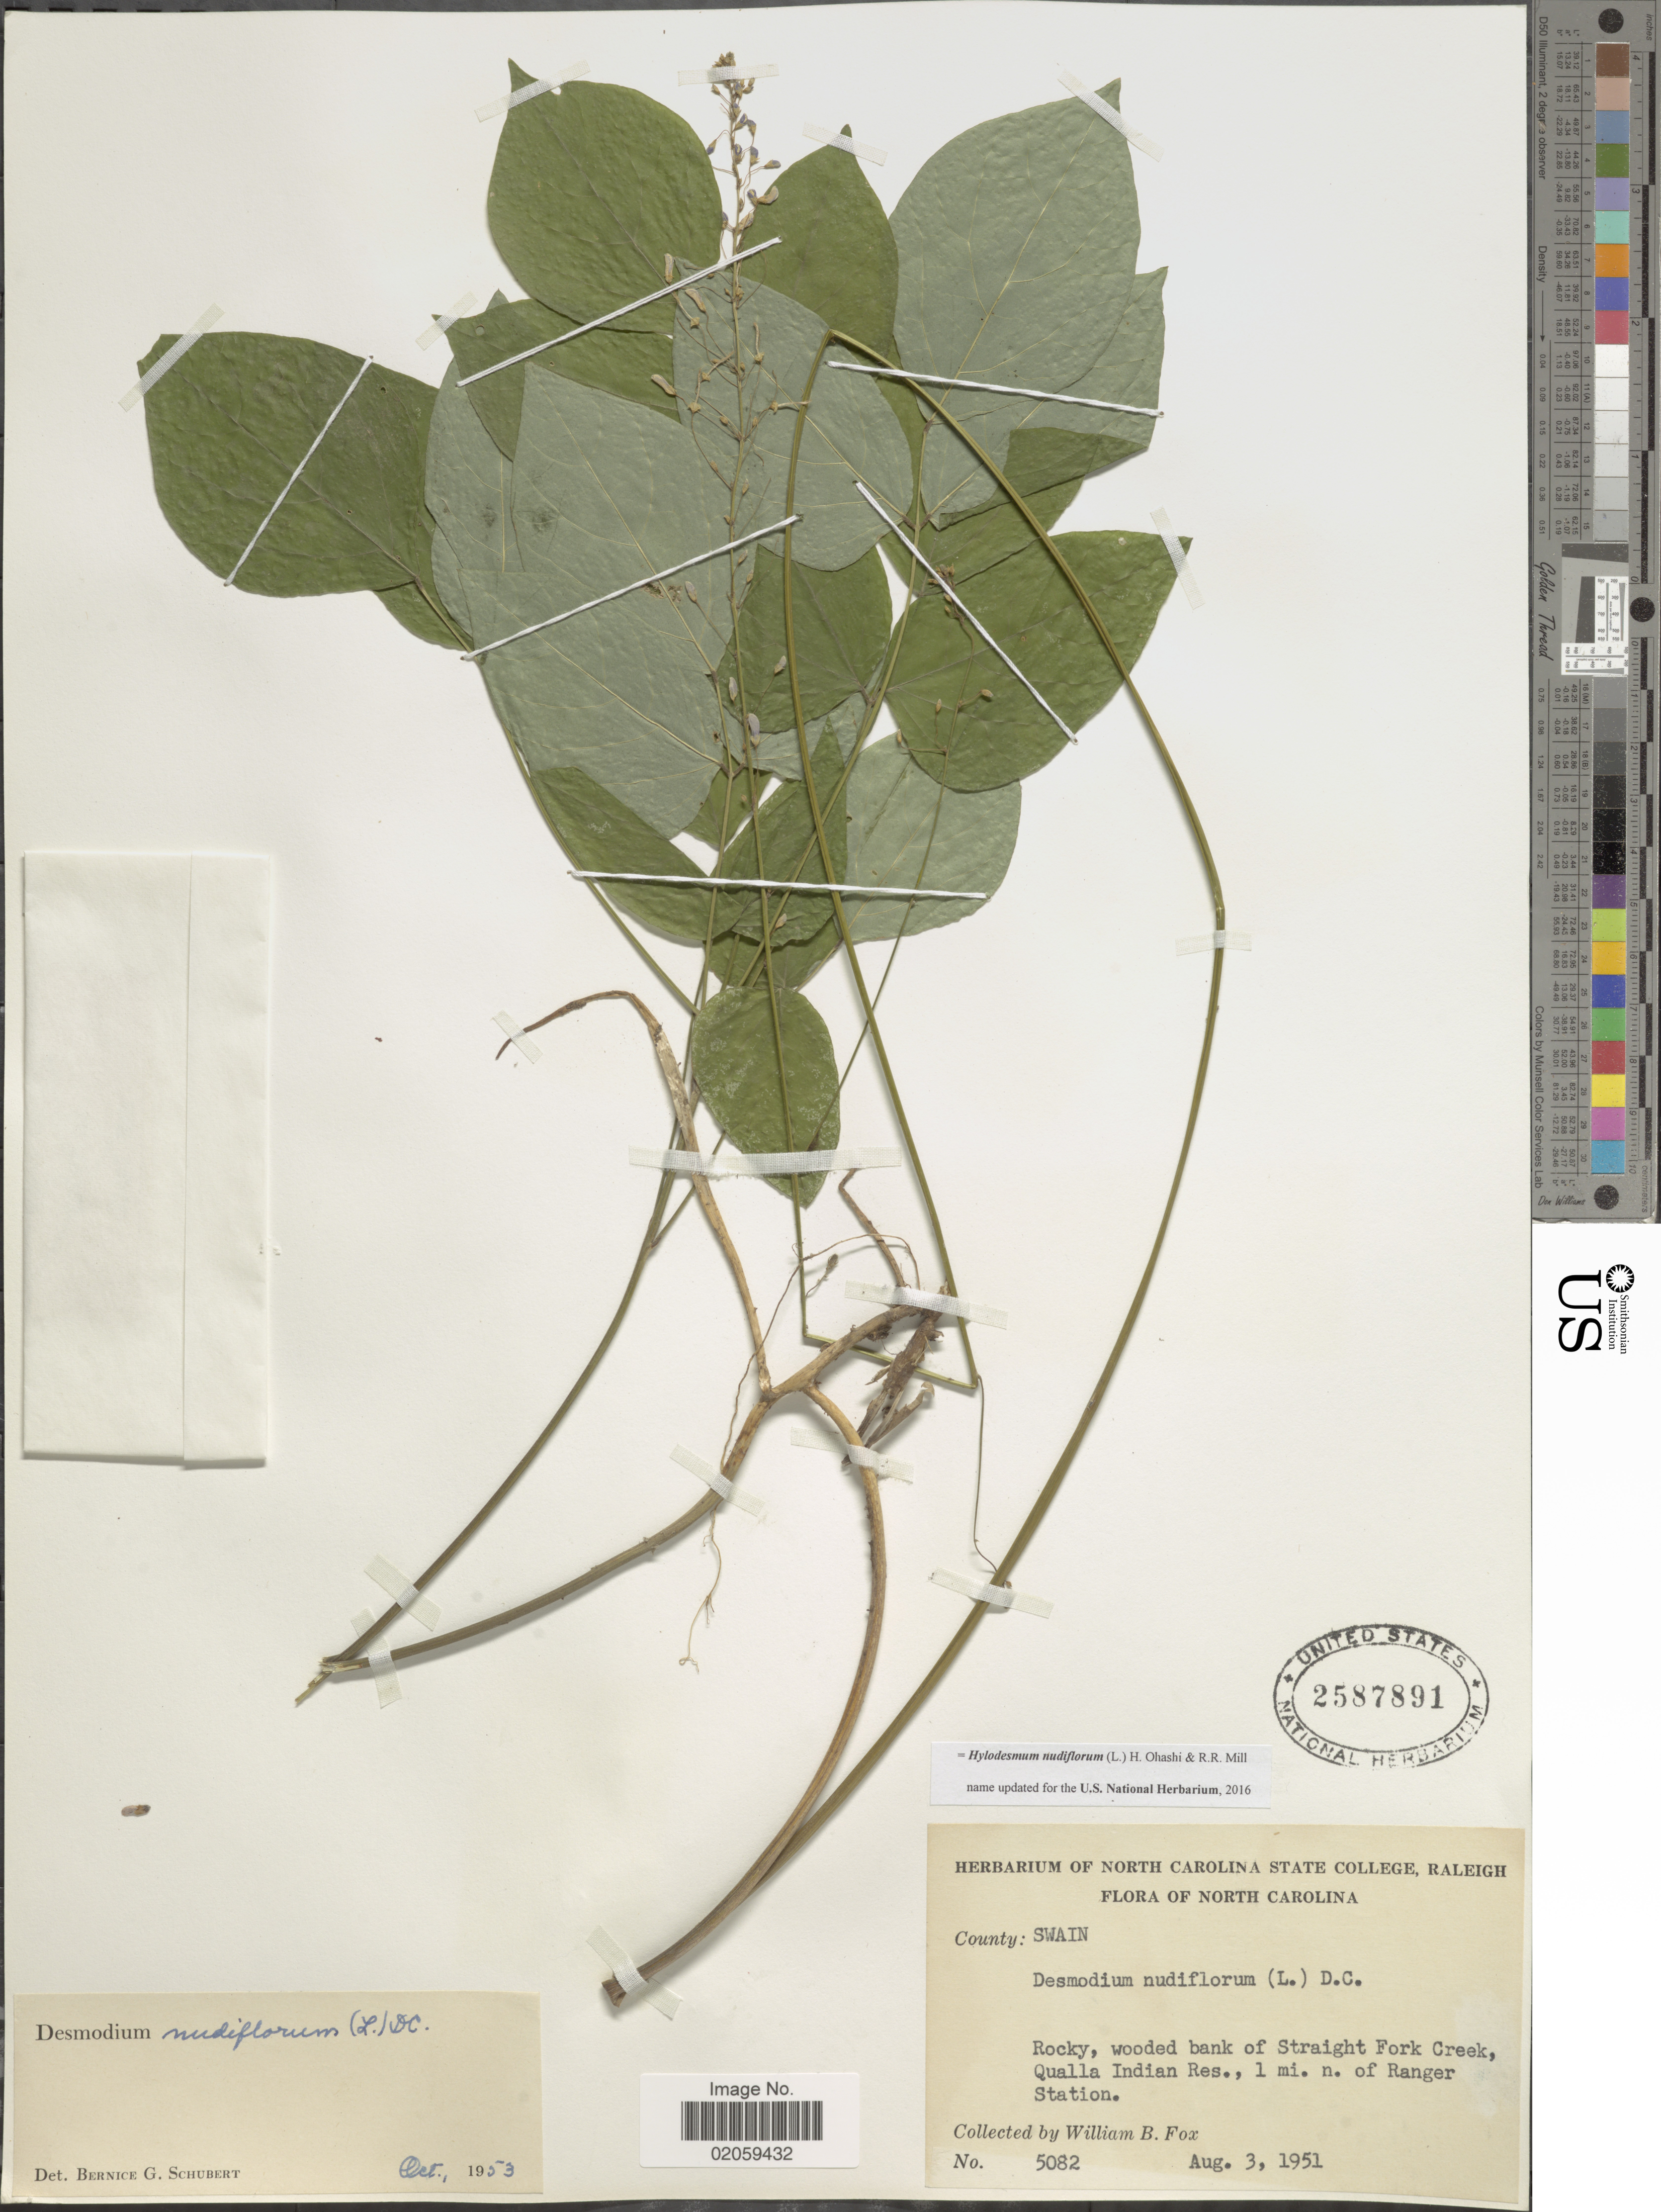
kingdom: Plantae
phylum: Tracheophyta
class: Magnoliopsida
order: Fabales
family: Fabaceae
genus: Hylodesmum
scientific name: Hylodesmum nudiflorum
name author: (L.) H. Ohashi & R.R. Mill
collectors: W. B. Fox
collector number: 5082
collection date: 1951-08-03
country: United States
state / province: North Carolina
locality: County Swain, wooded bank of Straight Fork Creek, Qualla Indian Res., 1 mi. n. of Ranger Station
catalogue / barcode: US 2587891